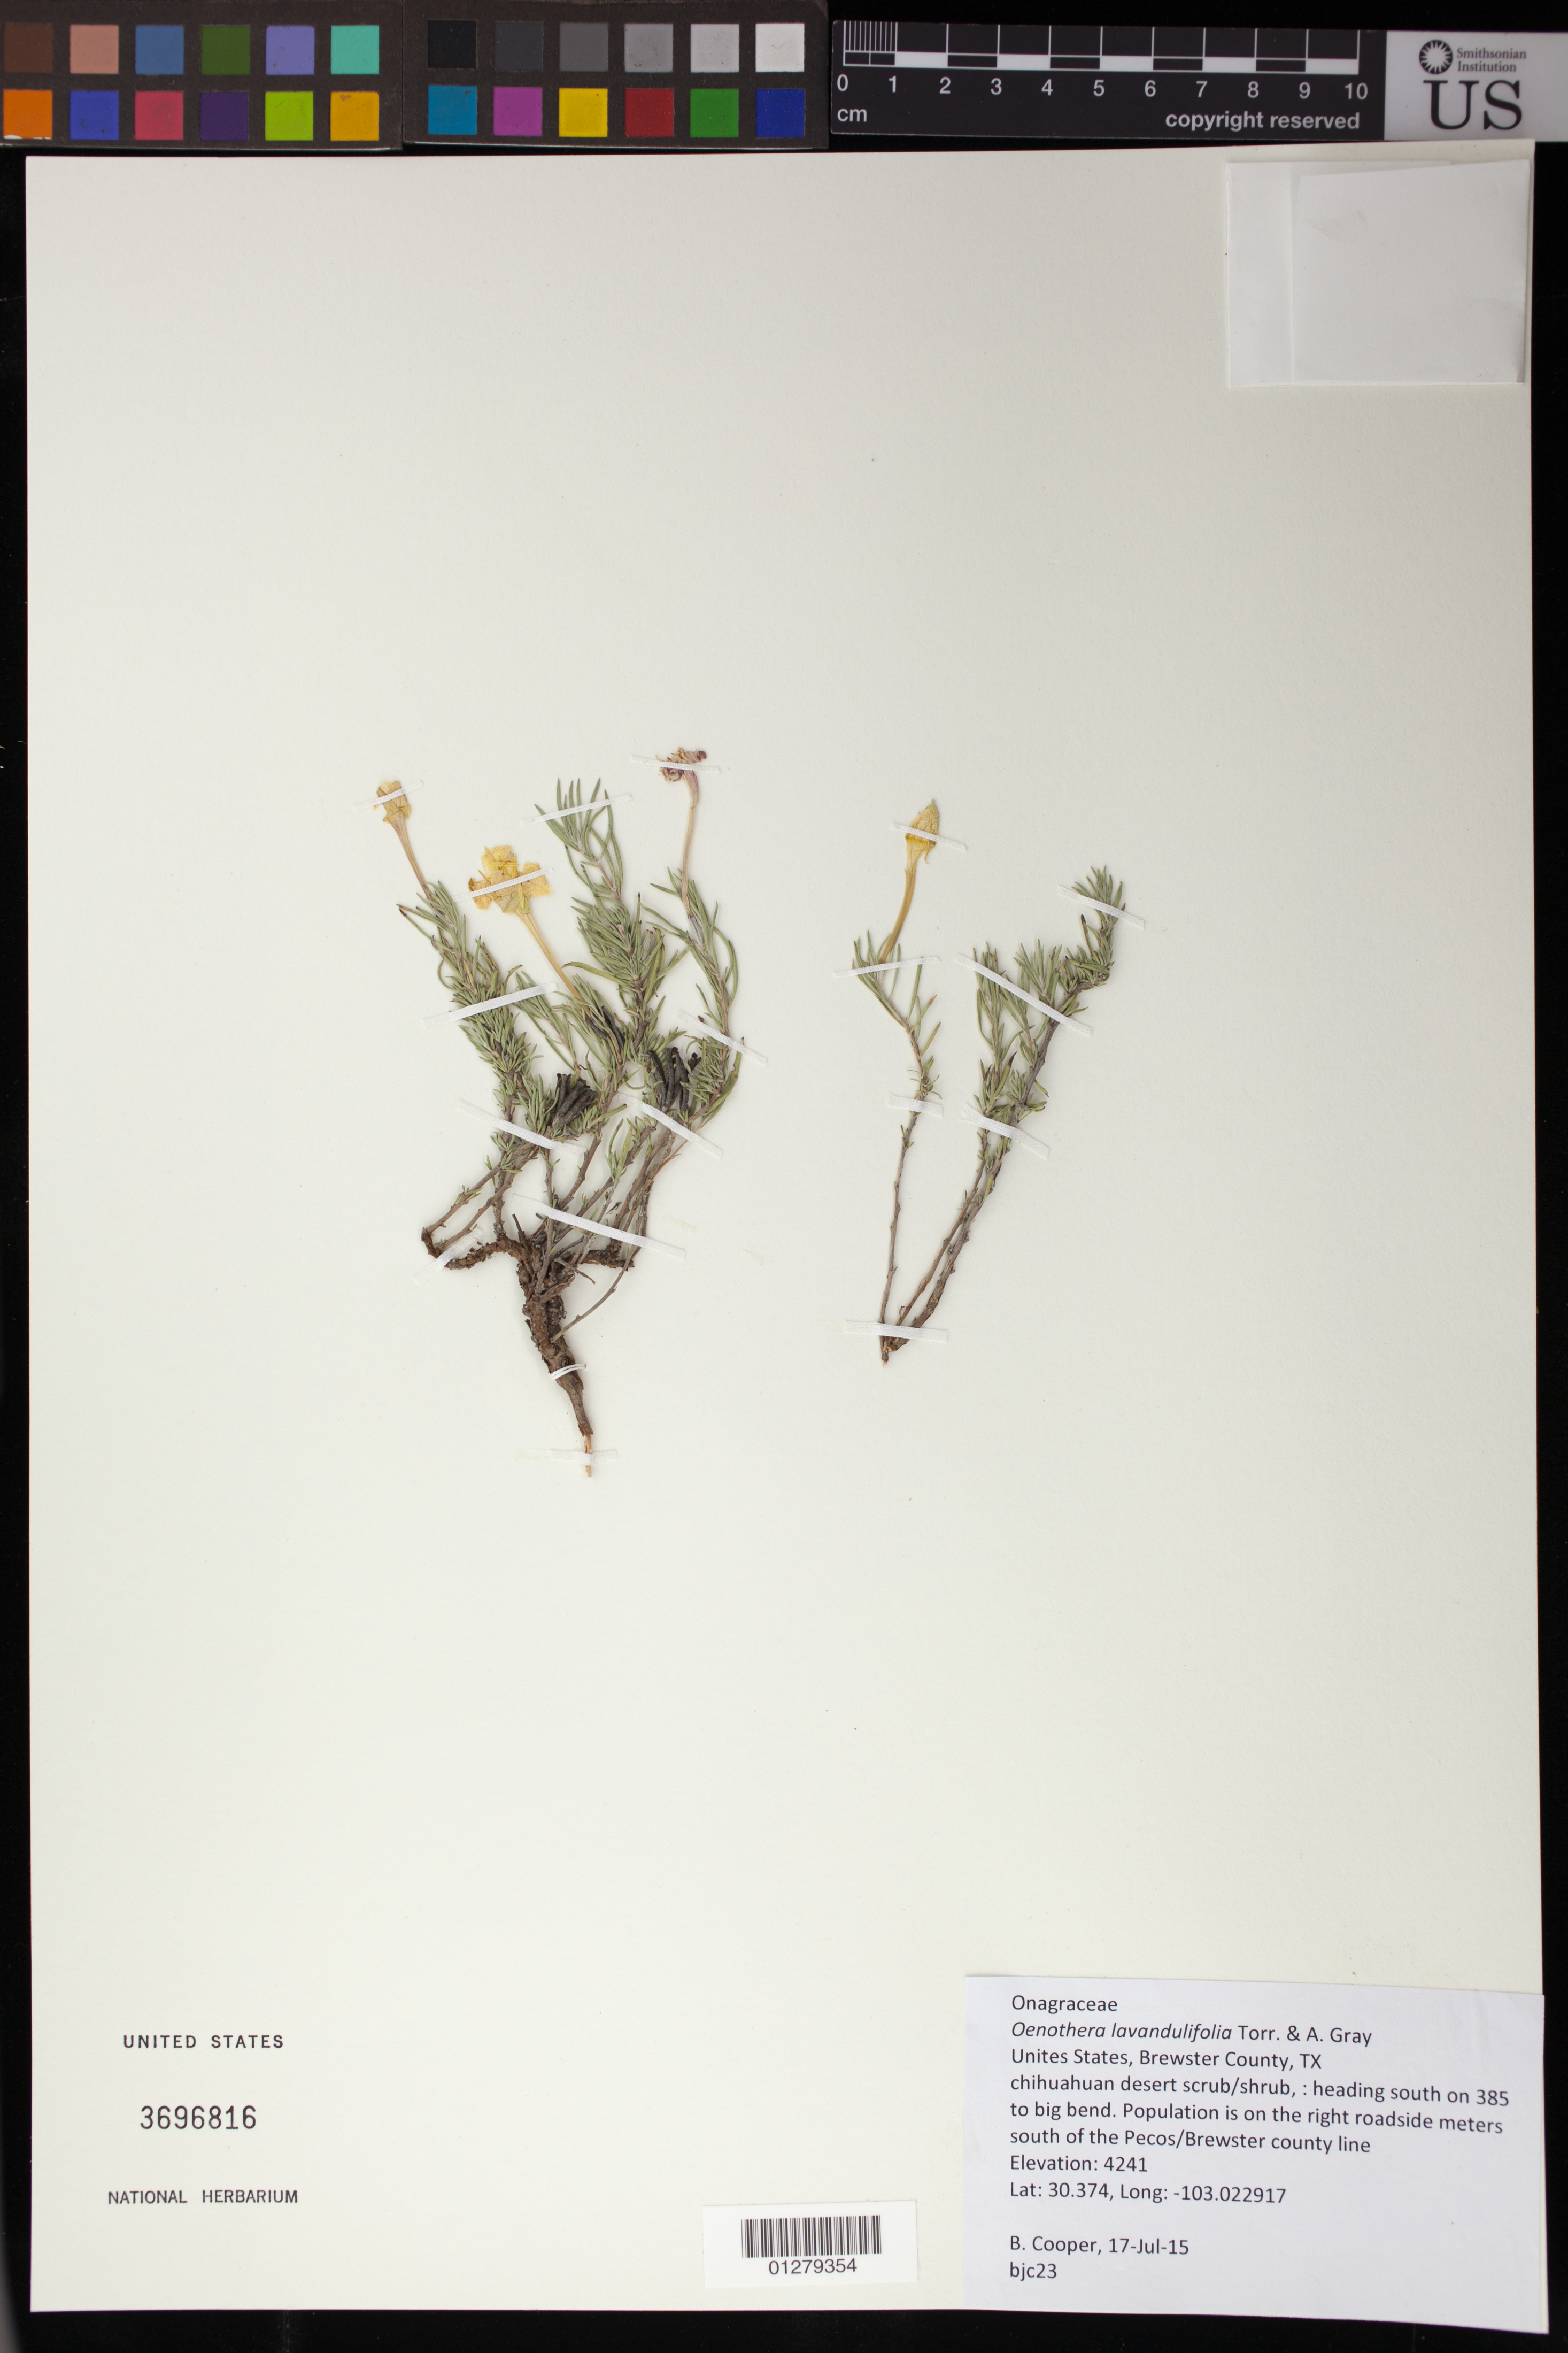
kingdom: Plantae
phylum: Tracheophyta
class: Magnoliopsida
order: Myrtales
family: Onagraceae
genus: Oenothera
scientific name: Oenothera lavandulifolia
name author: Torr. & A. Gray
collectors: B. J. Cooper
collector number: BJC 23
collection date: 2015-07-17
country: United States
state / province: Texas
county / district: Brewster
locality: Heading south on 385 to Big Bend, on the right along roadside meters south of the Pecos/Brewster county line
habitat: Chihuahuan desert scrub/shrub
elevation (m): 4241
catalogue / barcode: US 3696816